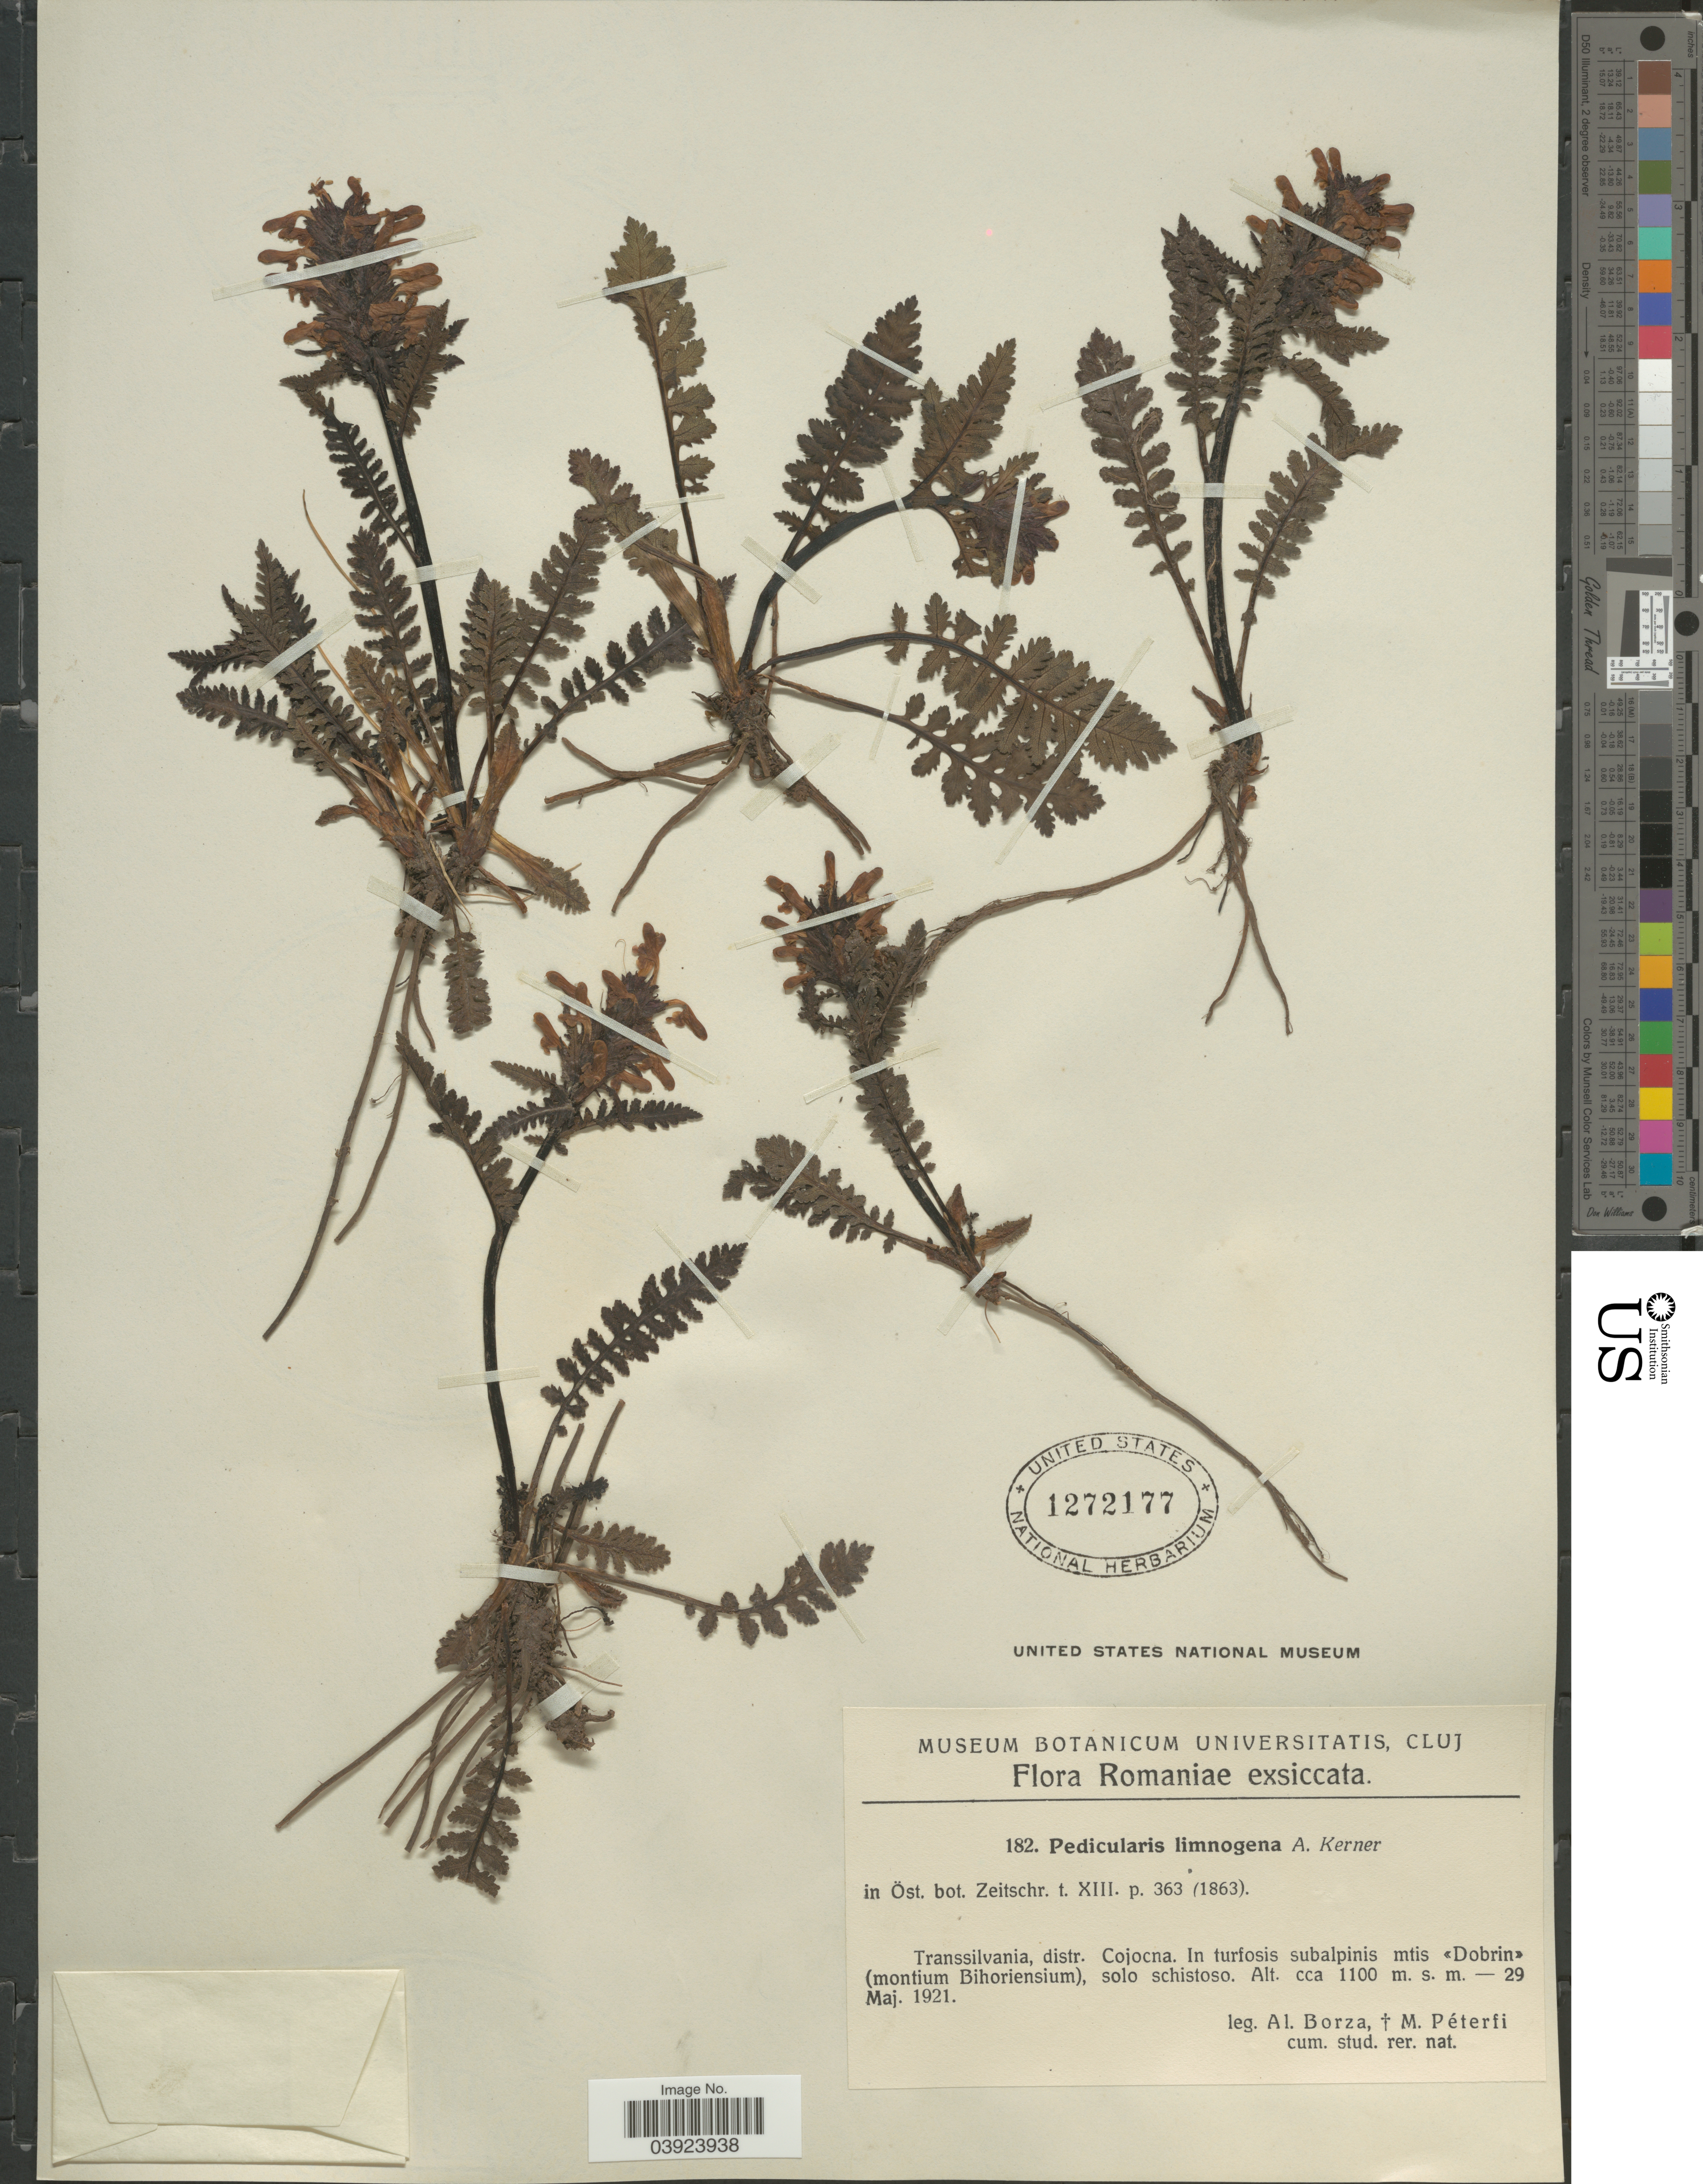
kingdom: Plantae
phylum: Tracheophyta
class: Magnoliopsida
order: Lamiales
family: Orobanchaceae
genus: Pedicularis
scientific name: Pedicularis limnogena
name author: A. Kern.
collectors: A. Borza & M. Péterfi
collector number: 182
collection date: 1921-05-29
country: Romania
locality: Transsilvania, distr. Cojocna. In turfosis subalpinis mtis «Dobrin» (montium Bihoriensium).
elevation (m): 1100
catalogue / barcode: US 1272177